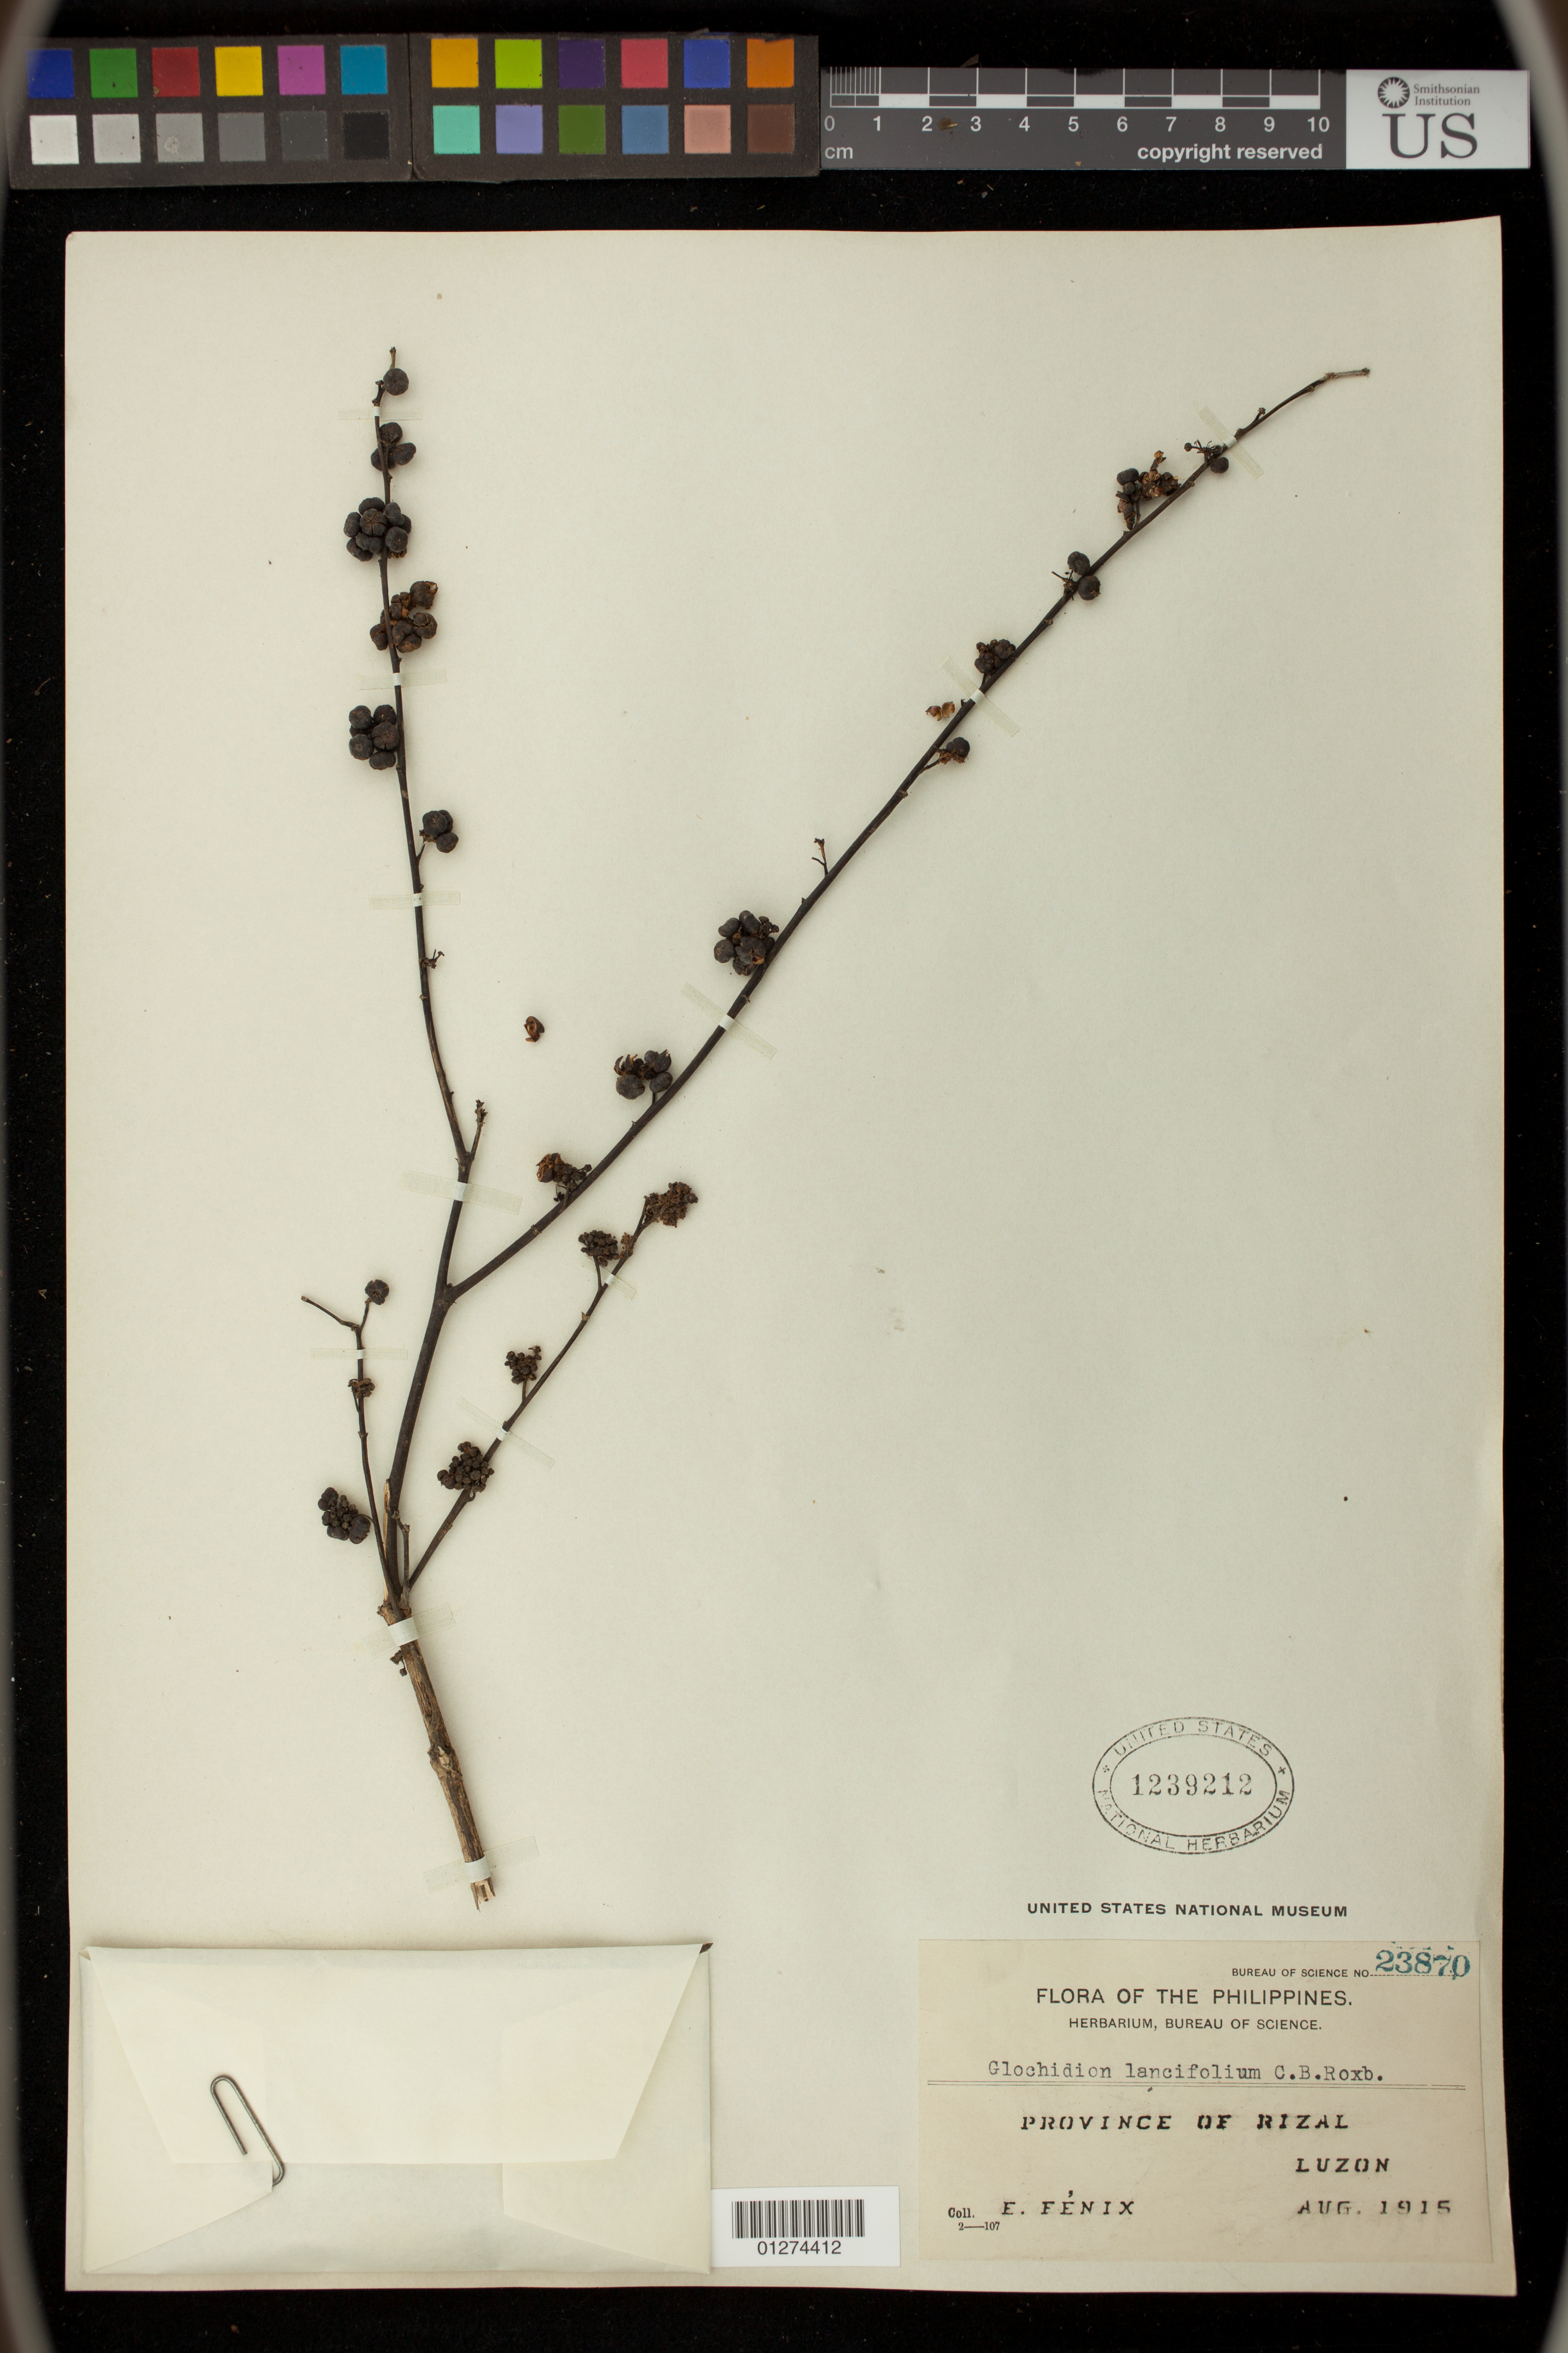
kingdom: Plantae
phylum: Tracheophyta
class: Magnoliopsida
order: Malpighiales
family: Phyllanthaceae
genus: Glochidion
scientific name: Glochidion lancifolium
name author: C.B. Rob.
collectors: E. Fenix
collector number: Bur. Sci. 23870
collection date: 1915-08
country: Philippines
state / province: Calabarzon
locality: Province of Rizal, Luzon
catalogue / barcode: US 1239212